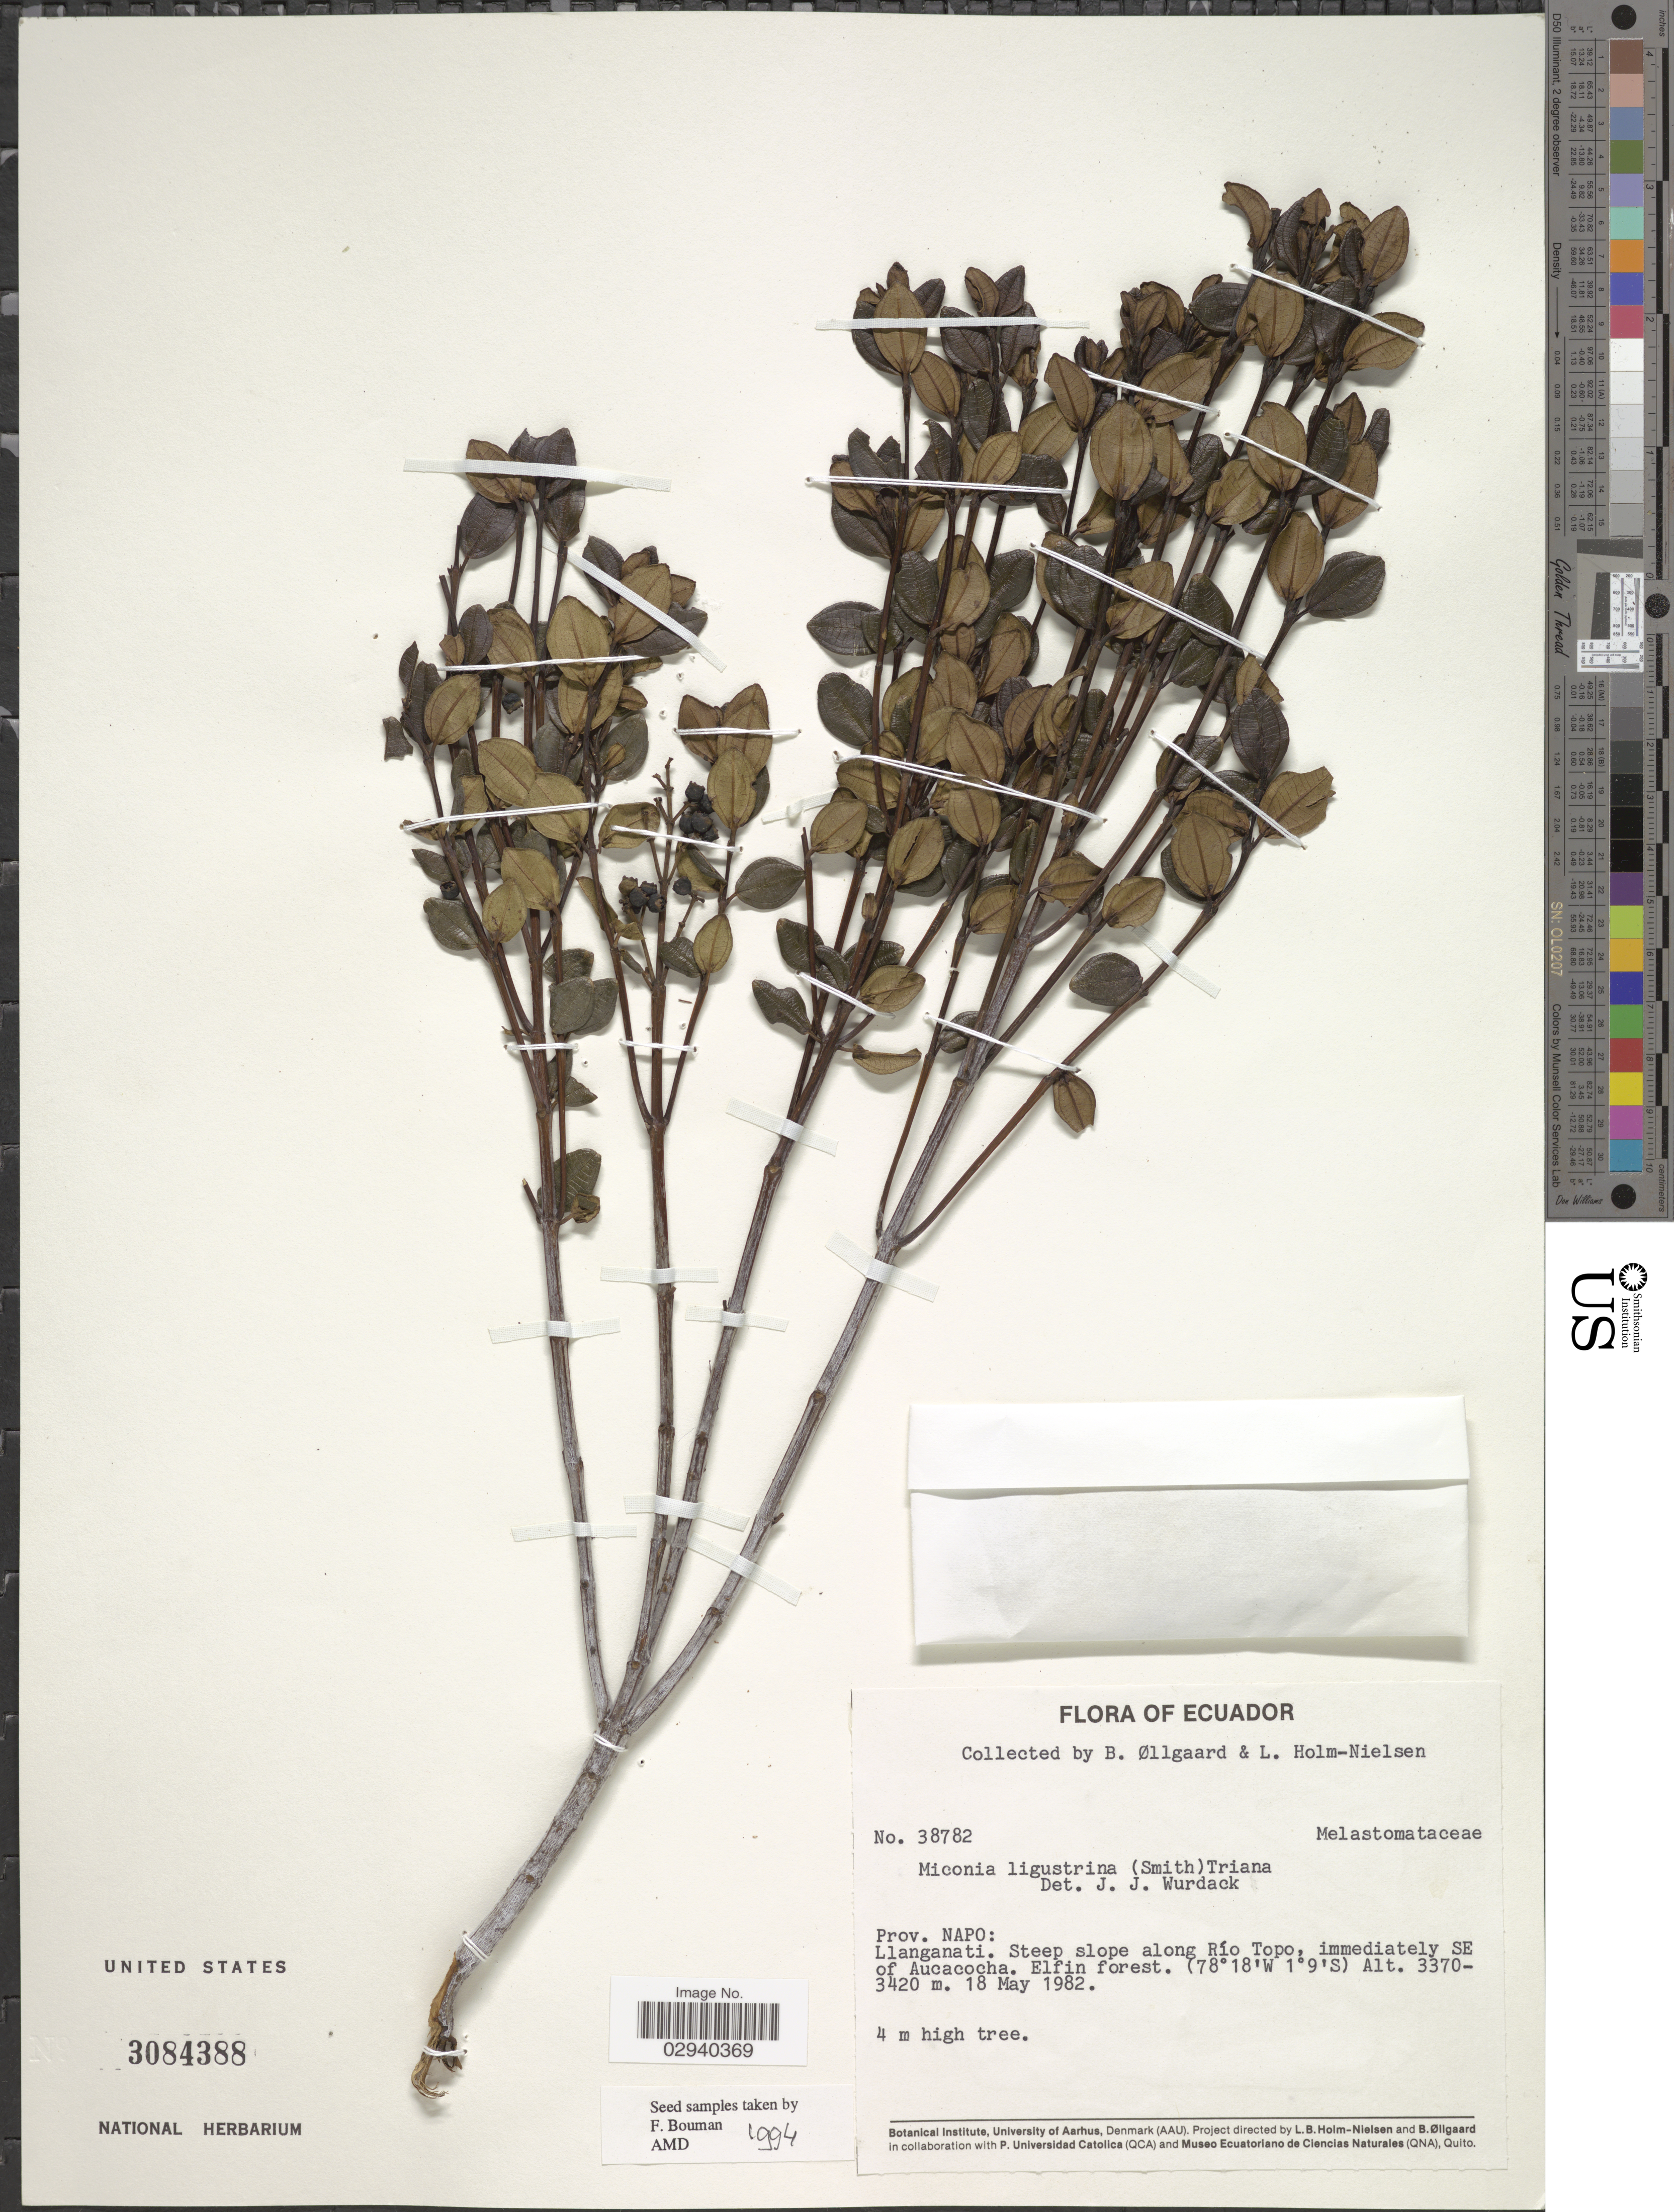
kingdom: Plantae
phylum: Tracheophyta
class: Magnoliopsida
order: Myrtales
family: Melastomataceae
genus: Miconia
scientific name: Miconia ligustrina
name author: (Sw.) Triana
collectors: B. Øllgaard & L. Holm-Nielsen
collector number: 38782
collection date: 1982-05-18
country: Ecuador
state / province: Napo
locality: Llanganati. Steep slope along Río Topo, immediately SE of Aucaocha. Elfin forest.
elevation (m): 3370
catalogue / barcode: US 3084388